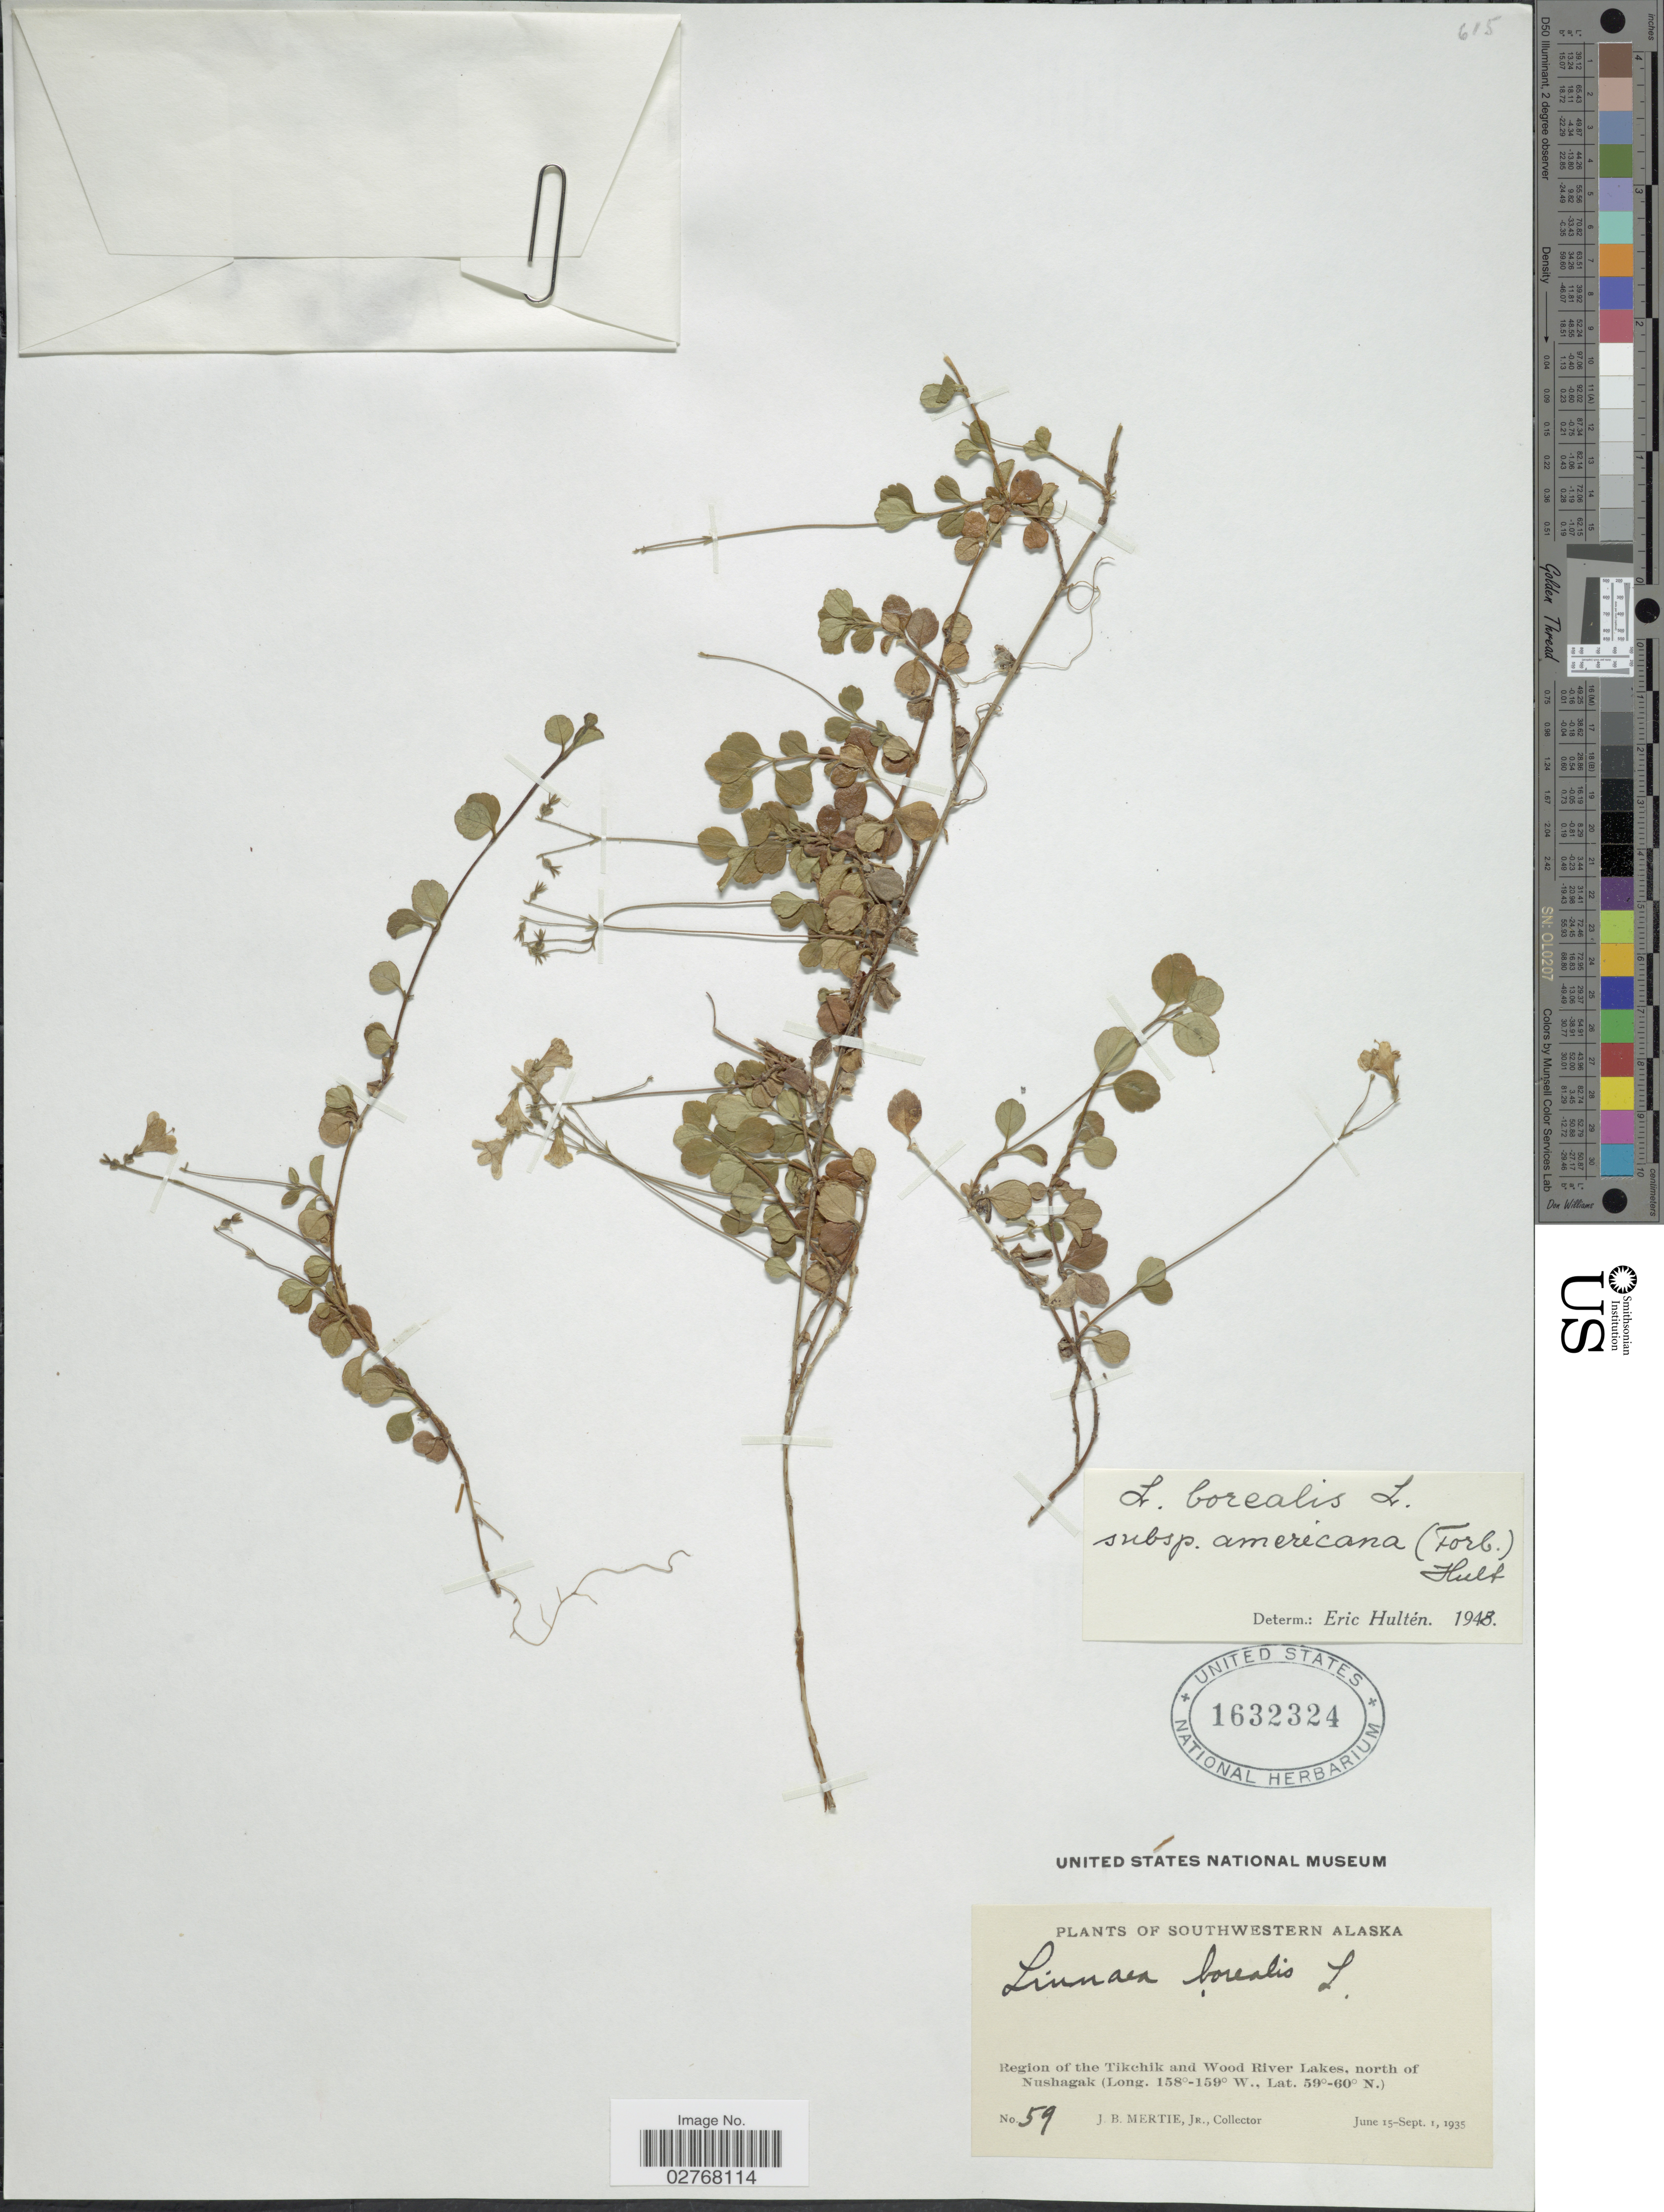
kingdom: Plantae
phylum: Tracheophyta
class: Magnoliopsida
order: Dipsacales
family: Caprifoliaceae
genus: Linnaea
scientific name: Linnaea borealis var. americana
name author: (J. Forbes) Rehder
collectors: J. Mertie Jr.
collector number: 59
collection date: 1935-06-15/1935-09-01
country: United States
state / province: Alaska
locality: Southwestern Alaska, Region of the Tikchik and Wood River Lakes, north of Nushagak.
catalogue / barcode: US 1632324